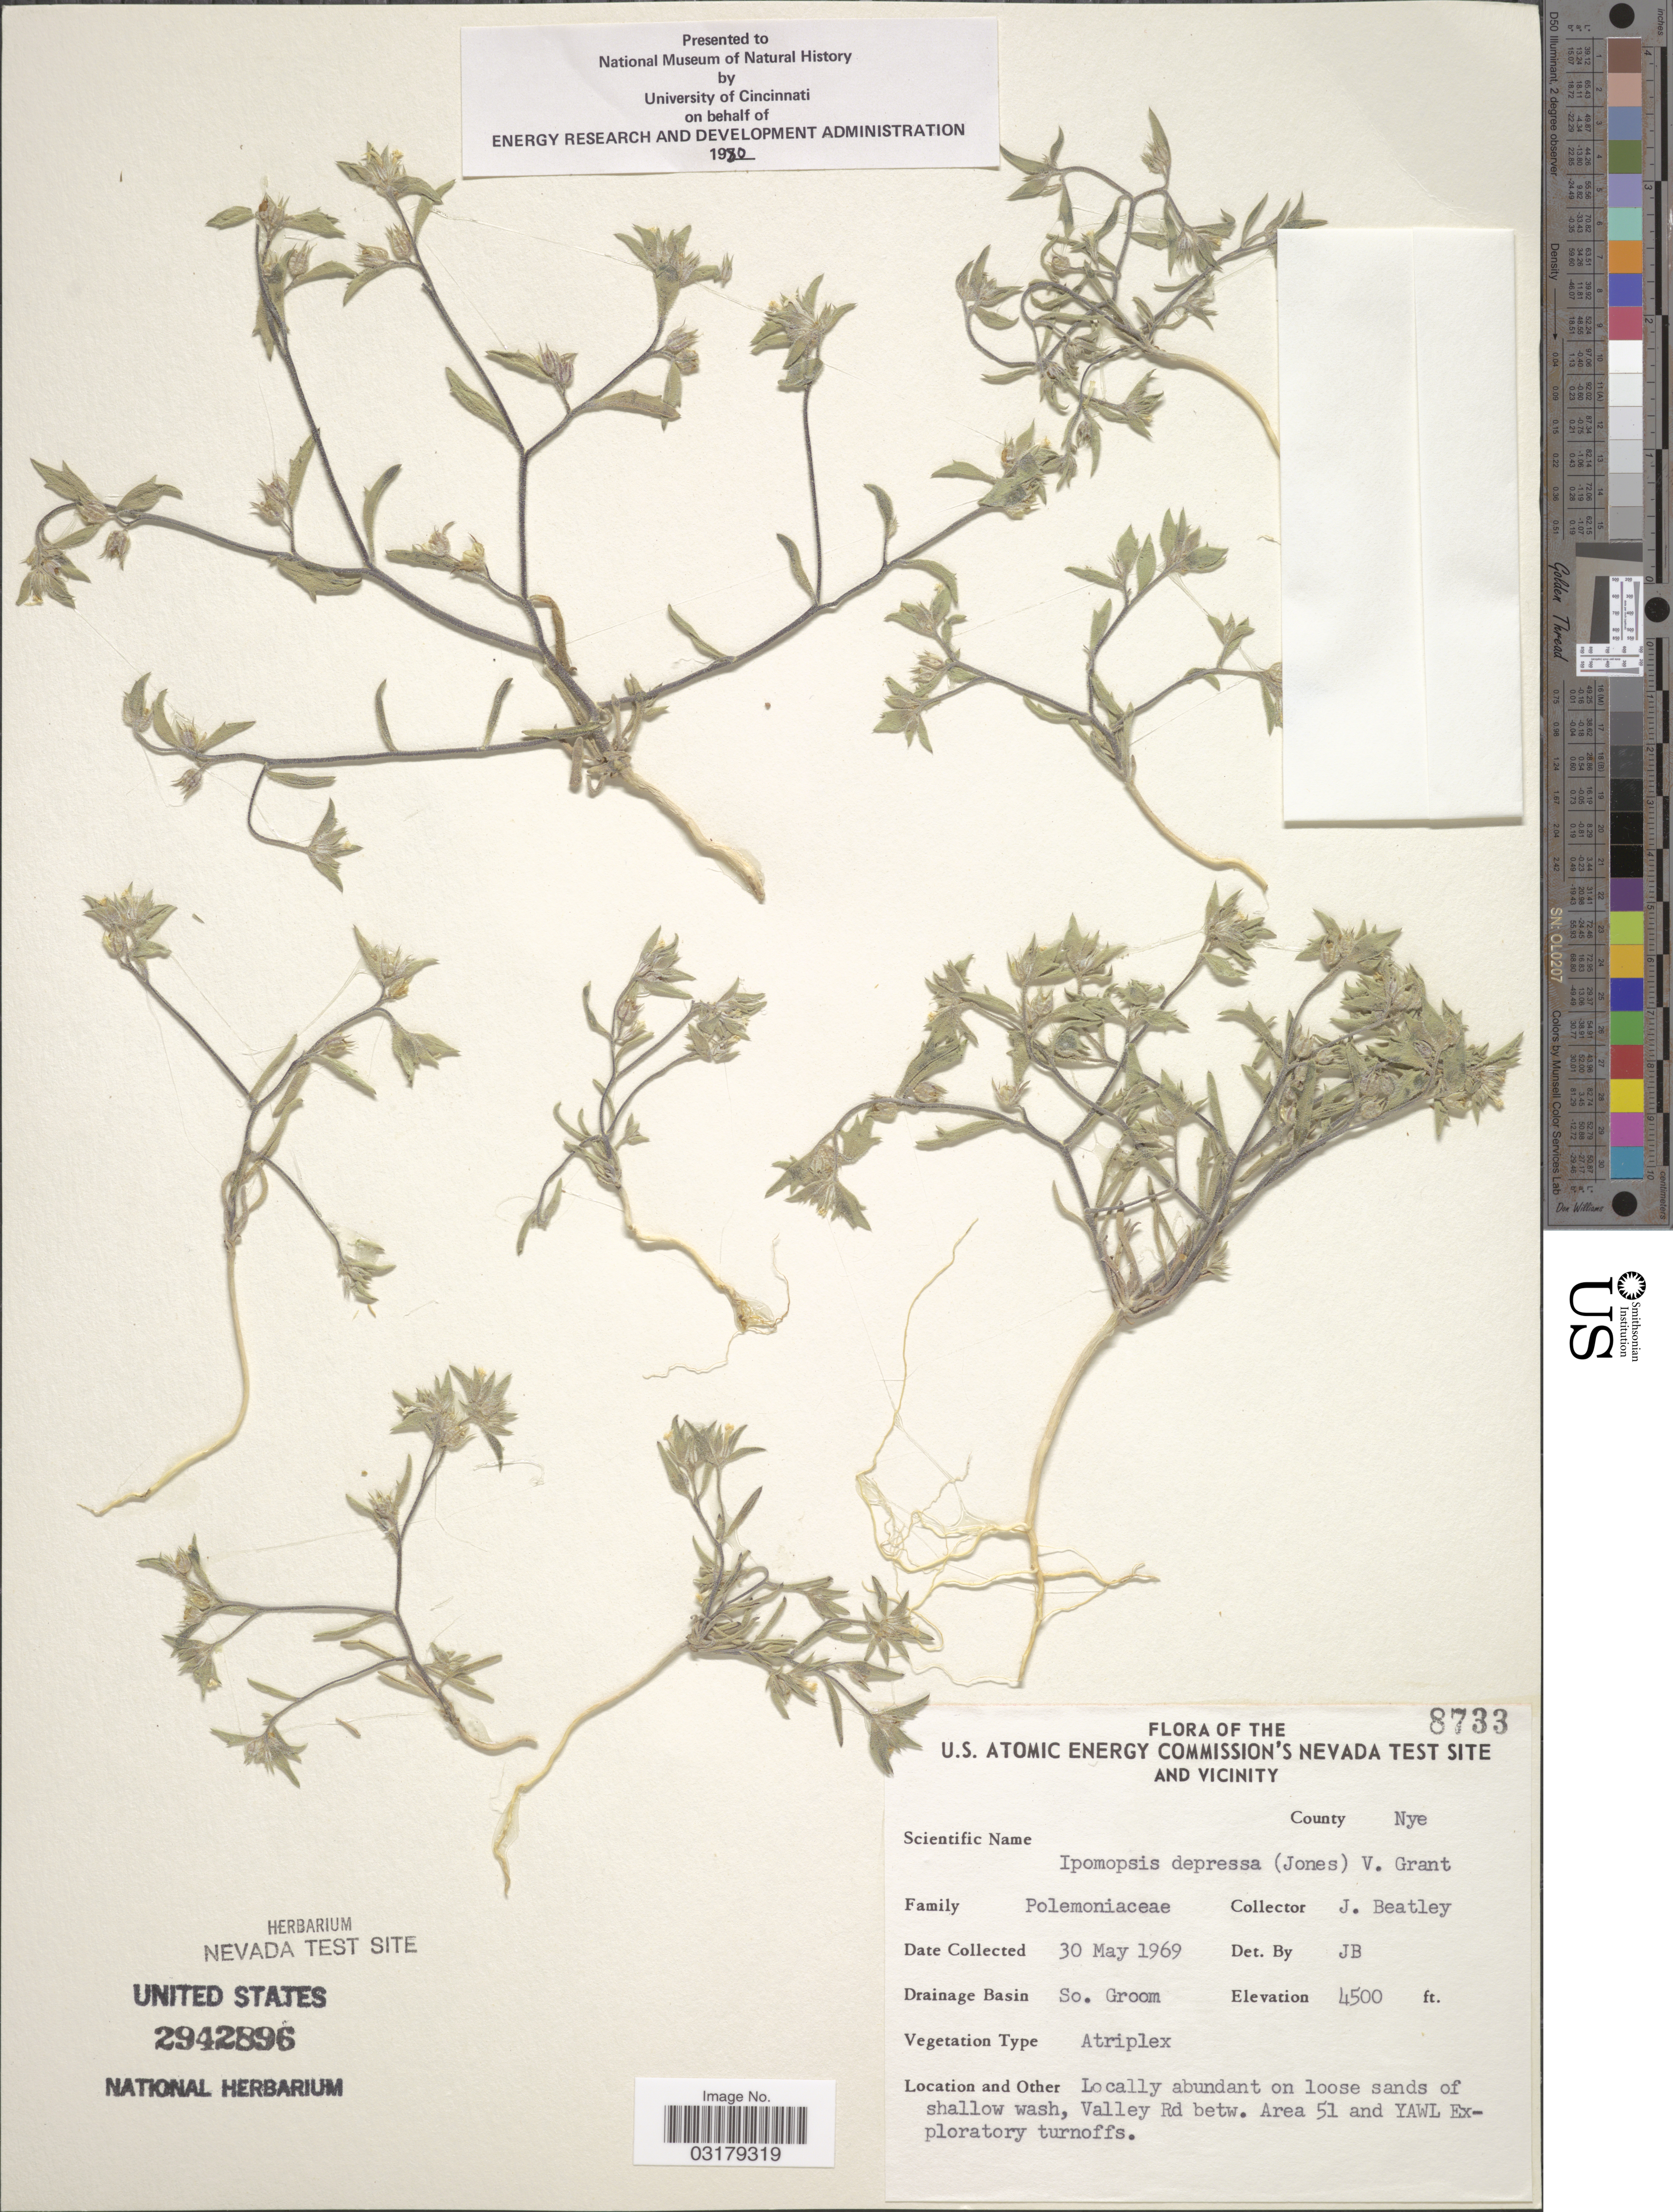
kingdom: Plantae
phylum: Tracheophyta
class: Magnoliopsida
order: Ericales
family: Polemoniaceae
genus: Ipomopsis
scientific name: Ipomopsis depressa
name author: (M.E. Jones ex A. Gray) V.E. Grant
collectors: J. C. Beatley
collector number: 8733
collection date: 1969-05-30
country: United States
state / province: Nevada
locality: The U.S. Atomic Energy Commission's Nevada test site and vicinity. County Nye. Drainage Basin So. Groom. Locally abundant on loose sands of shallow wash, Valley Rd betw. Area 51 and YAWL Exploratory turnoffs.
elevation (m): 1372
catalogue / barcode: US 2942896